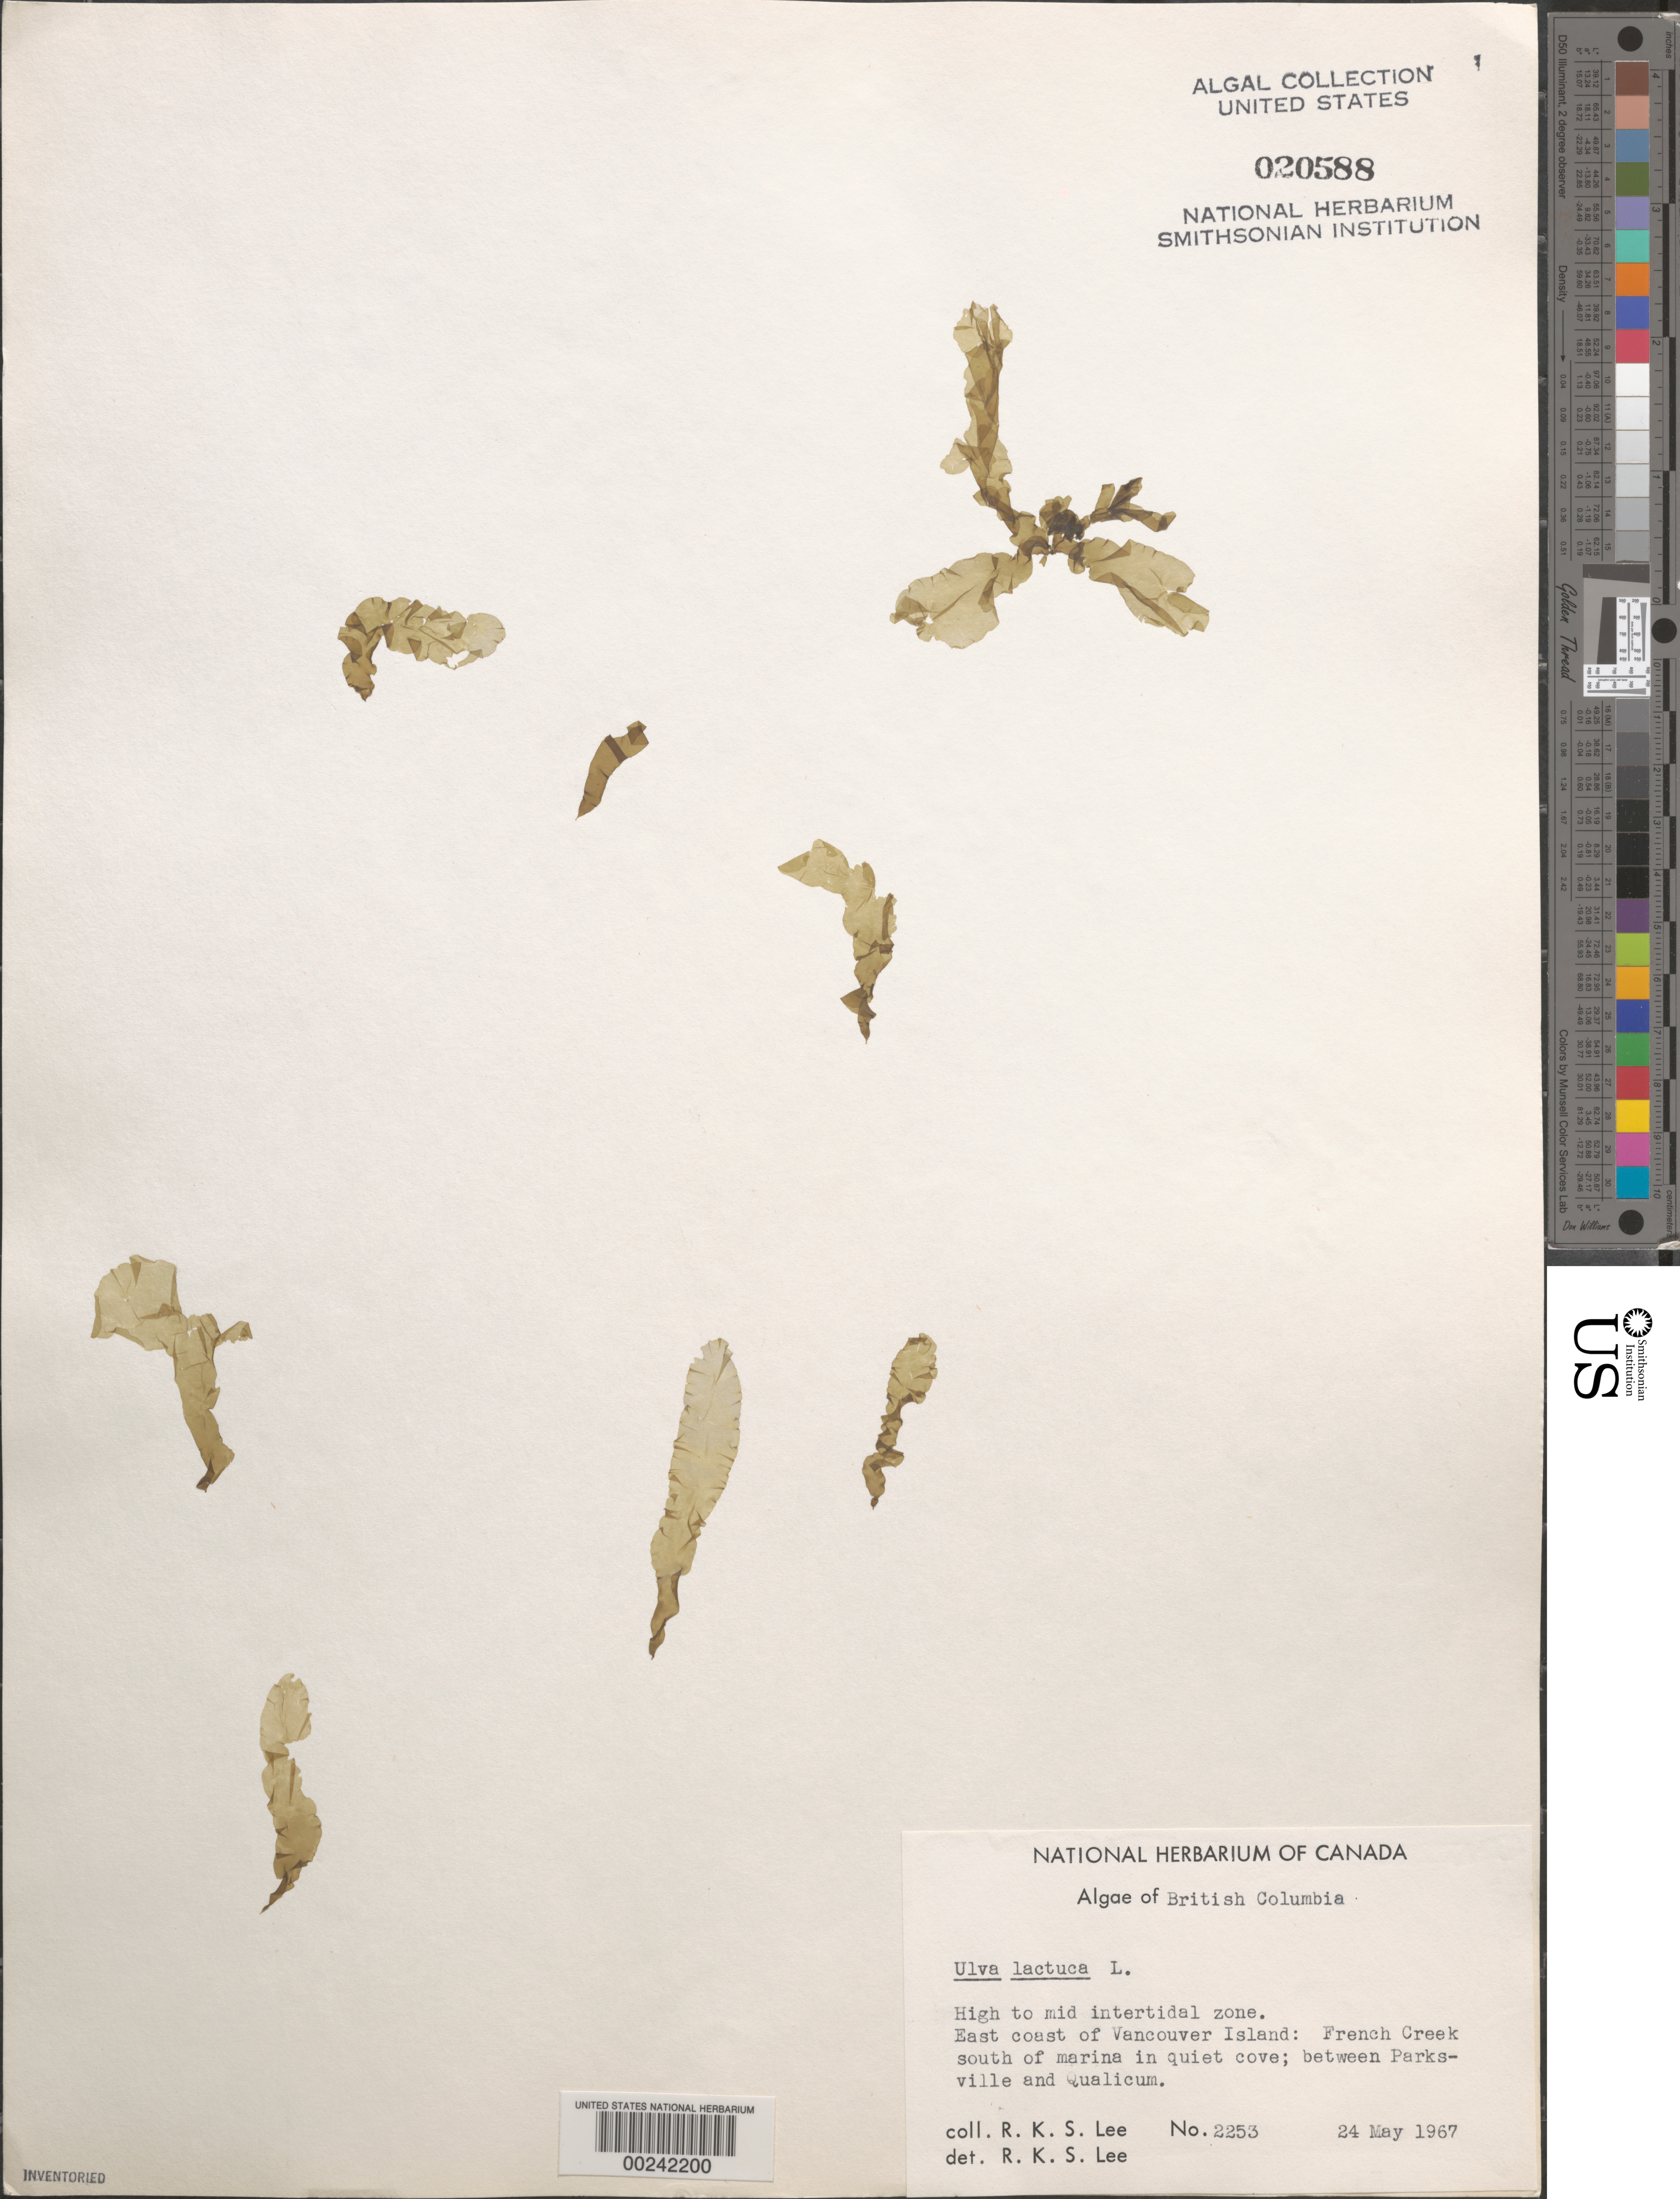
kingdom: Plantae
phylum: Chlorophyta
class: Ulvophyceae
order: Ulvales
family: Ulvaceae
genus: Ulva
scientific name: Ulva lactuca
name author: L.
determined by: Lee, R. K. S.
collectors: R. Lee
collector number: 2253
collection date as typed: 24 May 1967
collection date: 1967-05-24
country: Canada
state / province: British Columbia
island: Vancouver Island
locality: French Creek, between Parksville and Qualicum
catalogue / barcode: US 20588